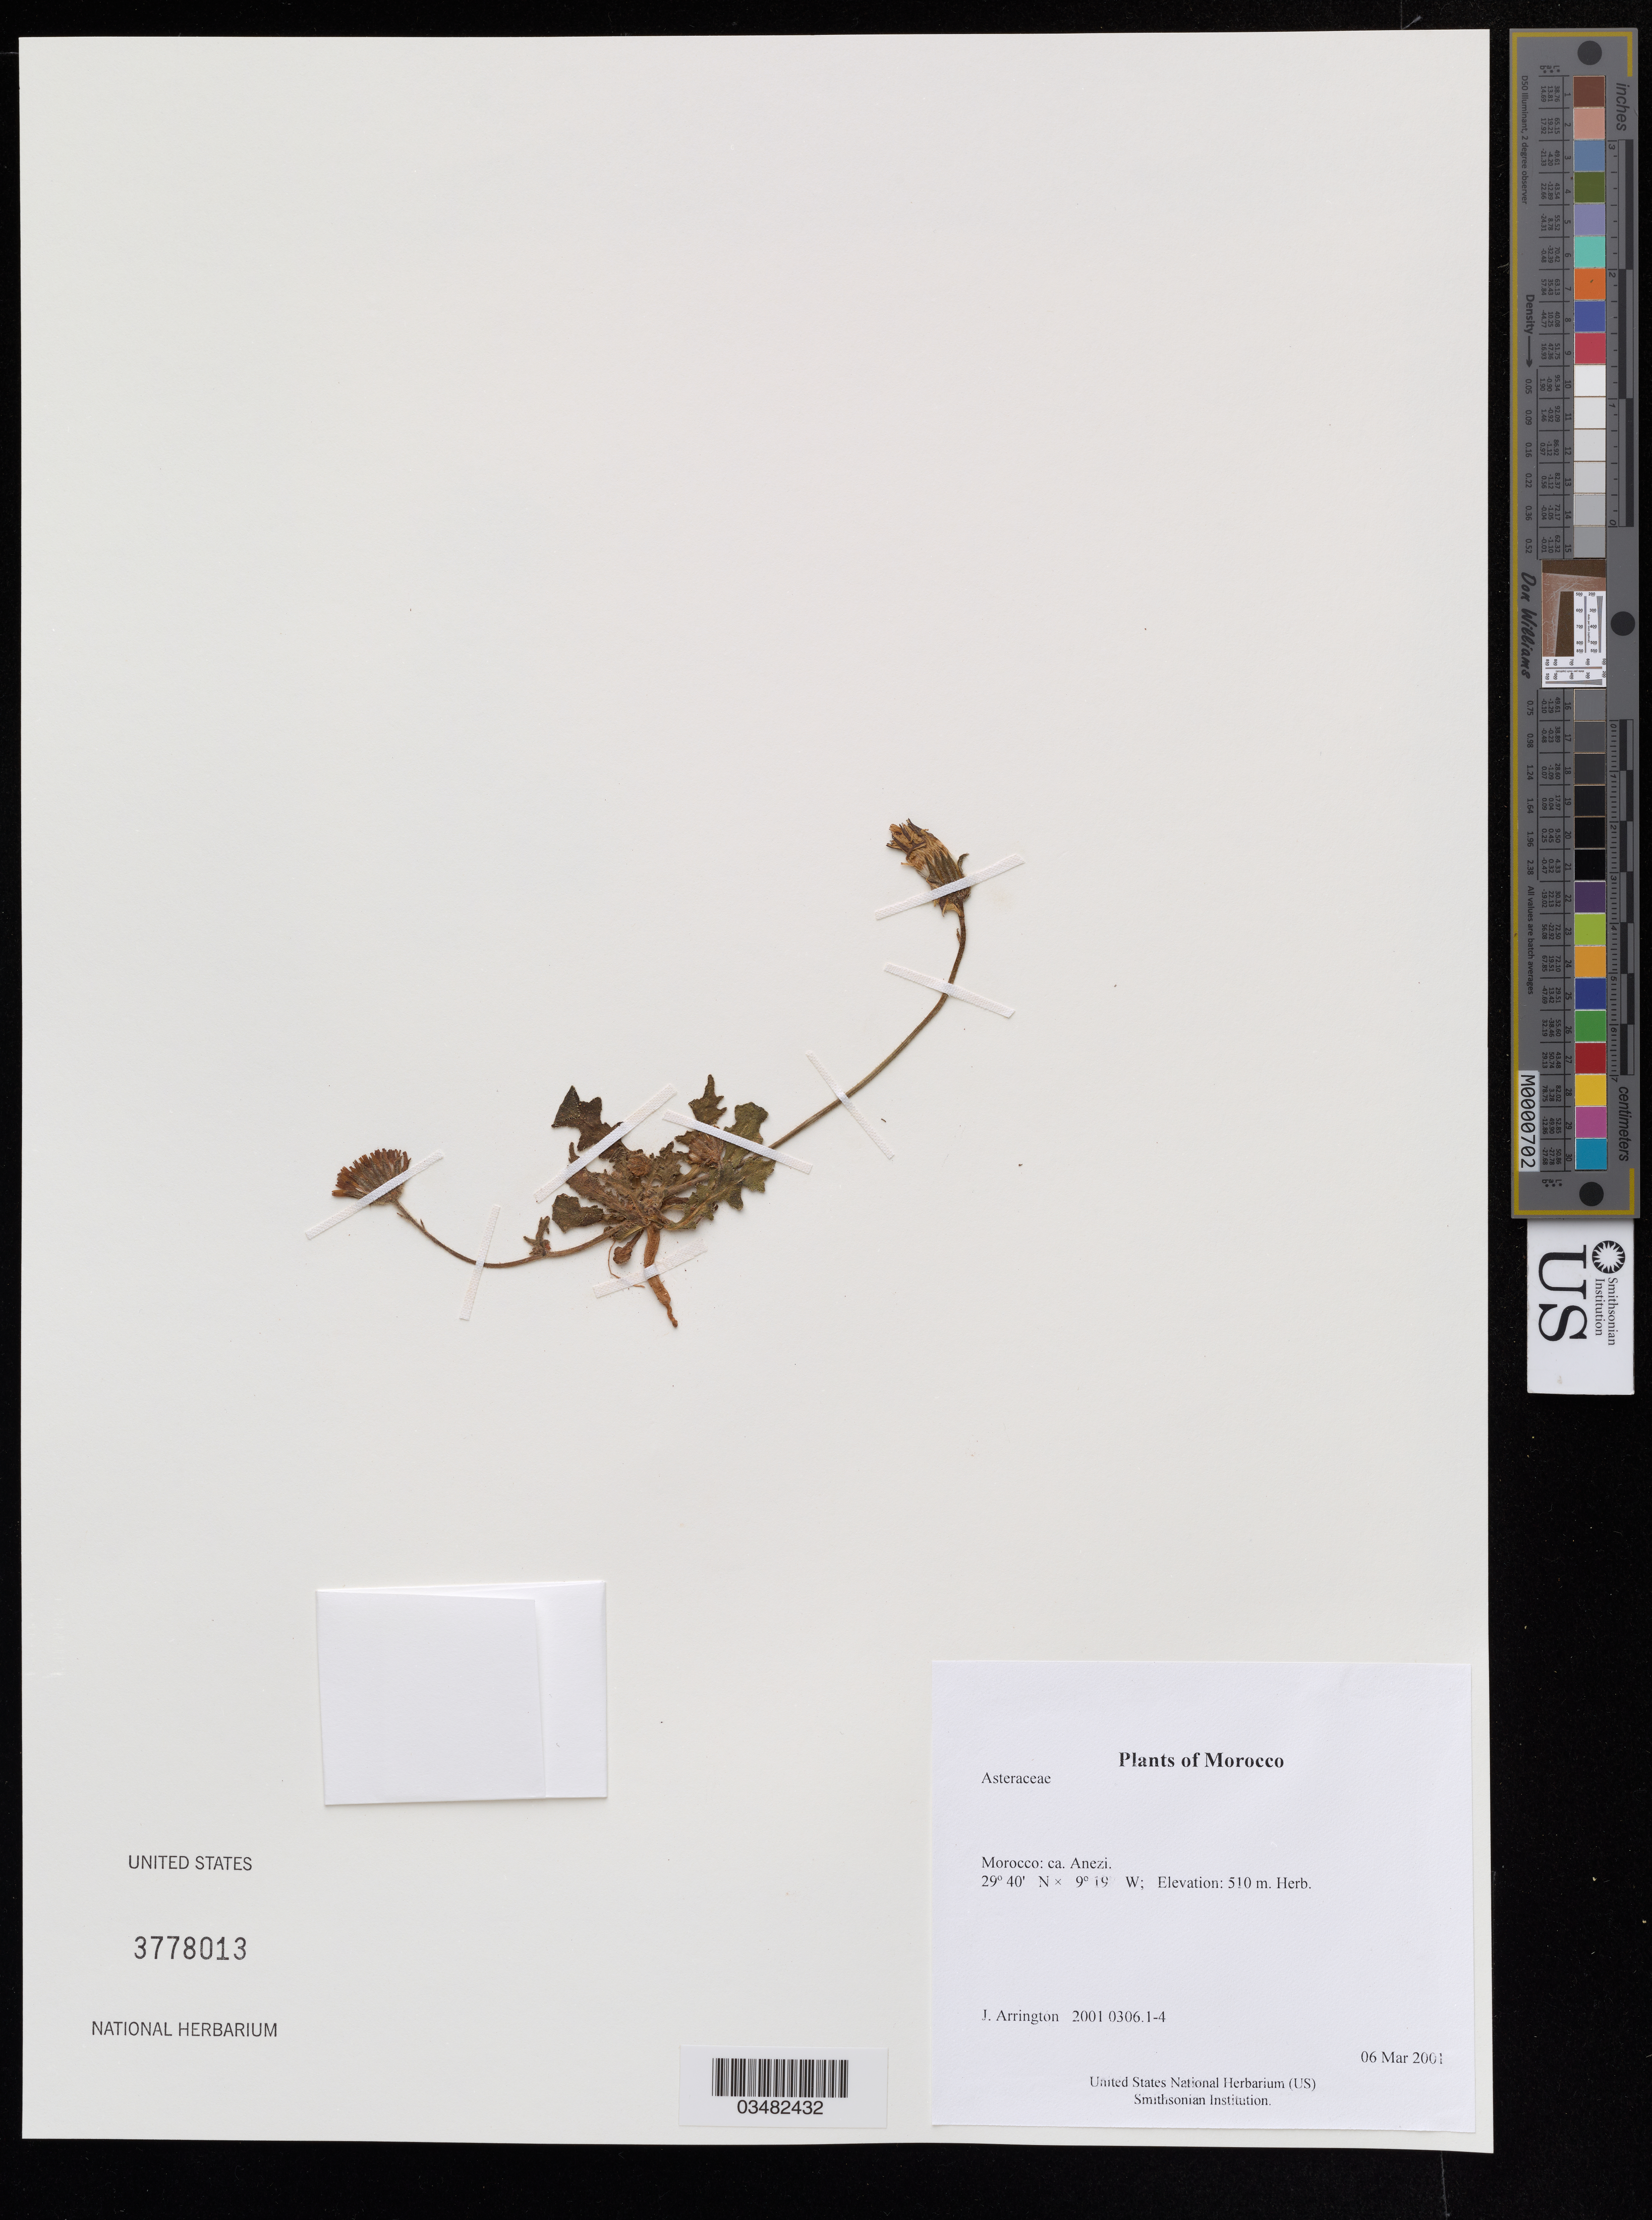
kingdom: Plantae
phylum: Tracheophyta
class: Magnoliopsida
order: Asterales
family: Asteraceae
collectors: J. Arrington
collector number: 2001 0306.1-4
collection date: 2001-03-06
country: Morocco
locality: ca. Anezi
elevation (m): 510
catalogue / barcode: US 3778013